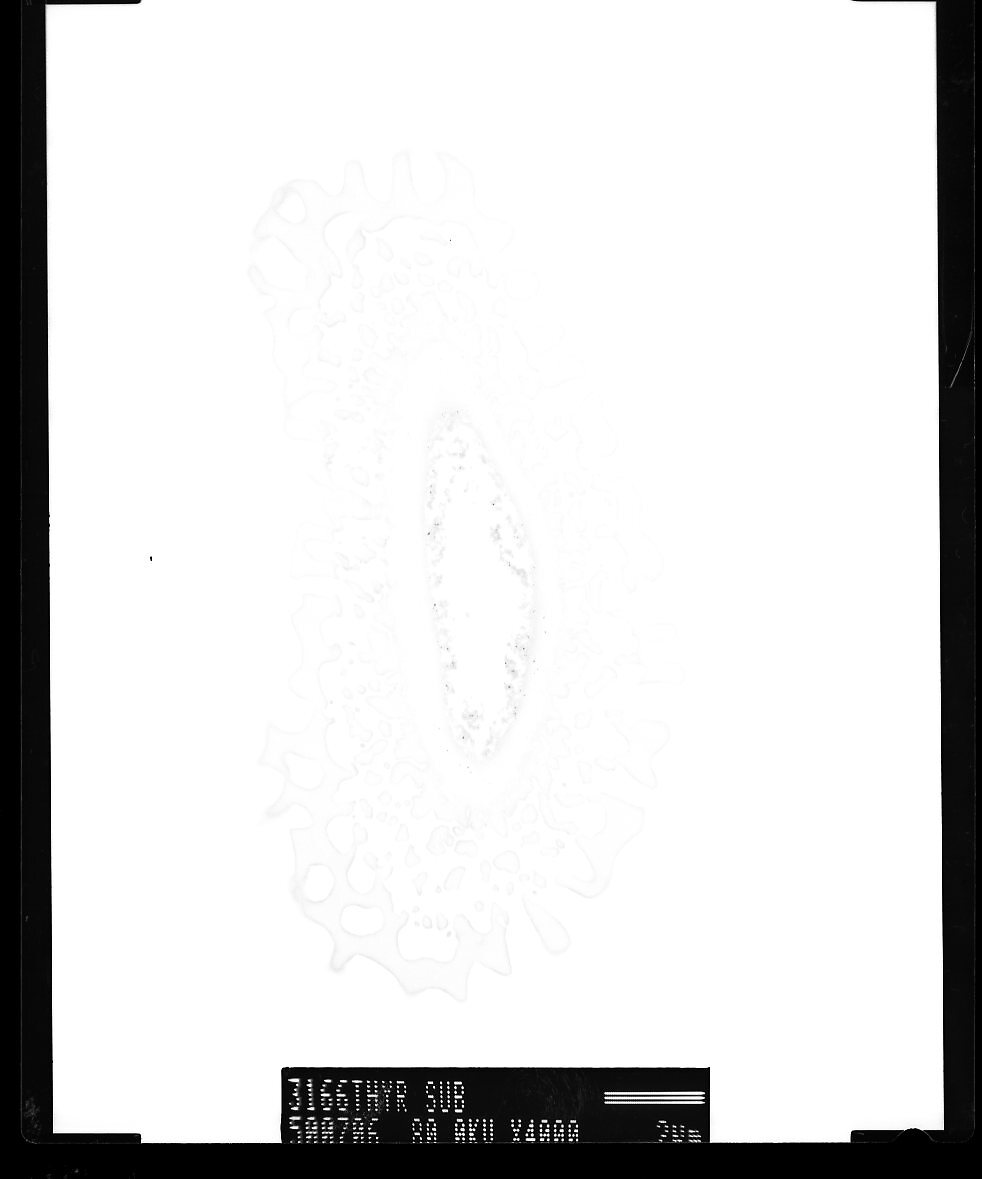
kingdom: Plantae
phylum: Tracheophyta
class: Magnoliopsida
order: Malpighiales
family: Euphorbiaceae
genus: Thyrsanthera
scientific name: Thyrsanthera suborbicularis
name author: Pierre ex Gagnep.